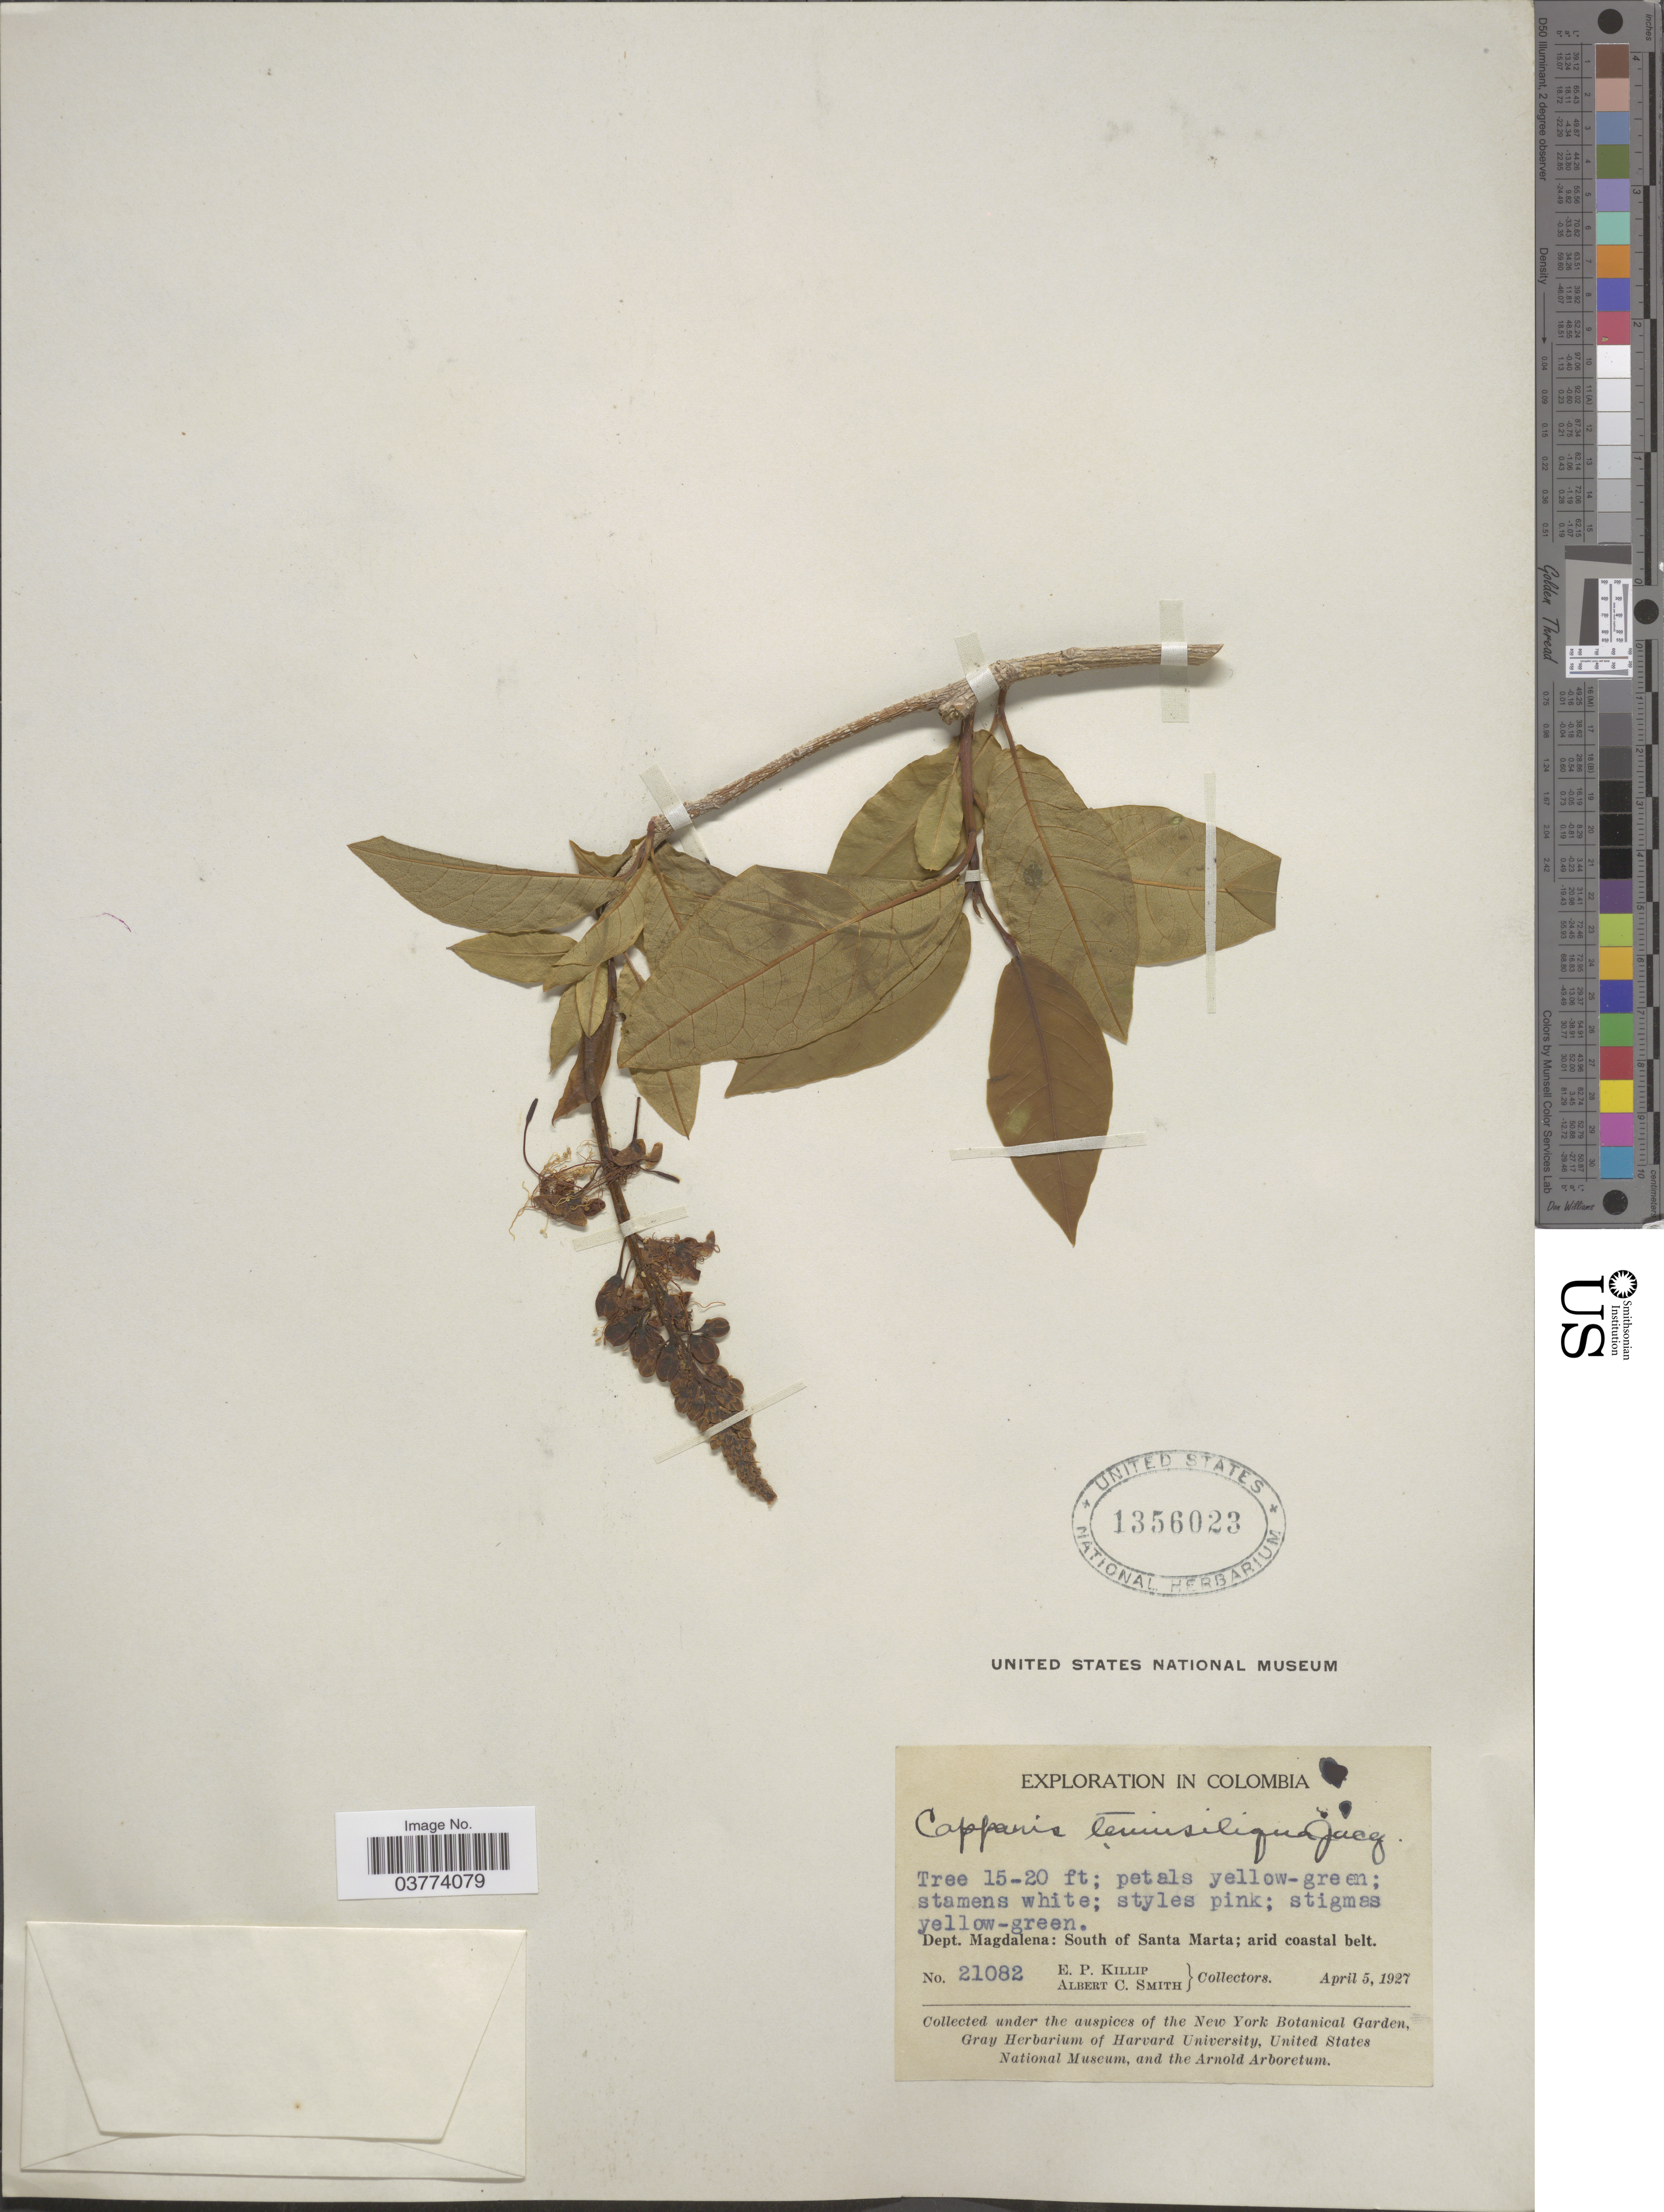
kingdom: Plantae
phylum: Tracheophyta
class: Magnoliopsida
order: Brassicales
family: Capparaceae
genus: Monilicarpa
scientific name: Monilicarpa tenuisiliqua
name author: (Jacq.) Cornejo & Iltis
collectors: E. P. Killip & A. C. Smith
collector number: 21082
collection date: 1927-04-05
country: Colombia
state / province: Magdalena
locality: Dept. Magdalena: South of Santa Maria; arid coastal belt.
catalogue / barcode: US 1356023